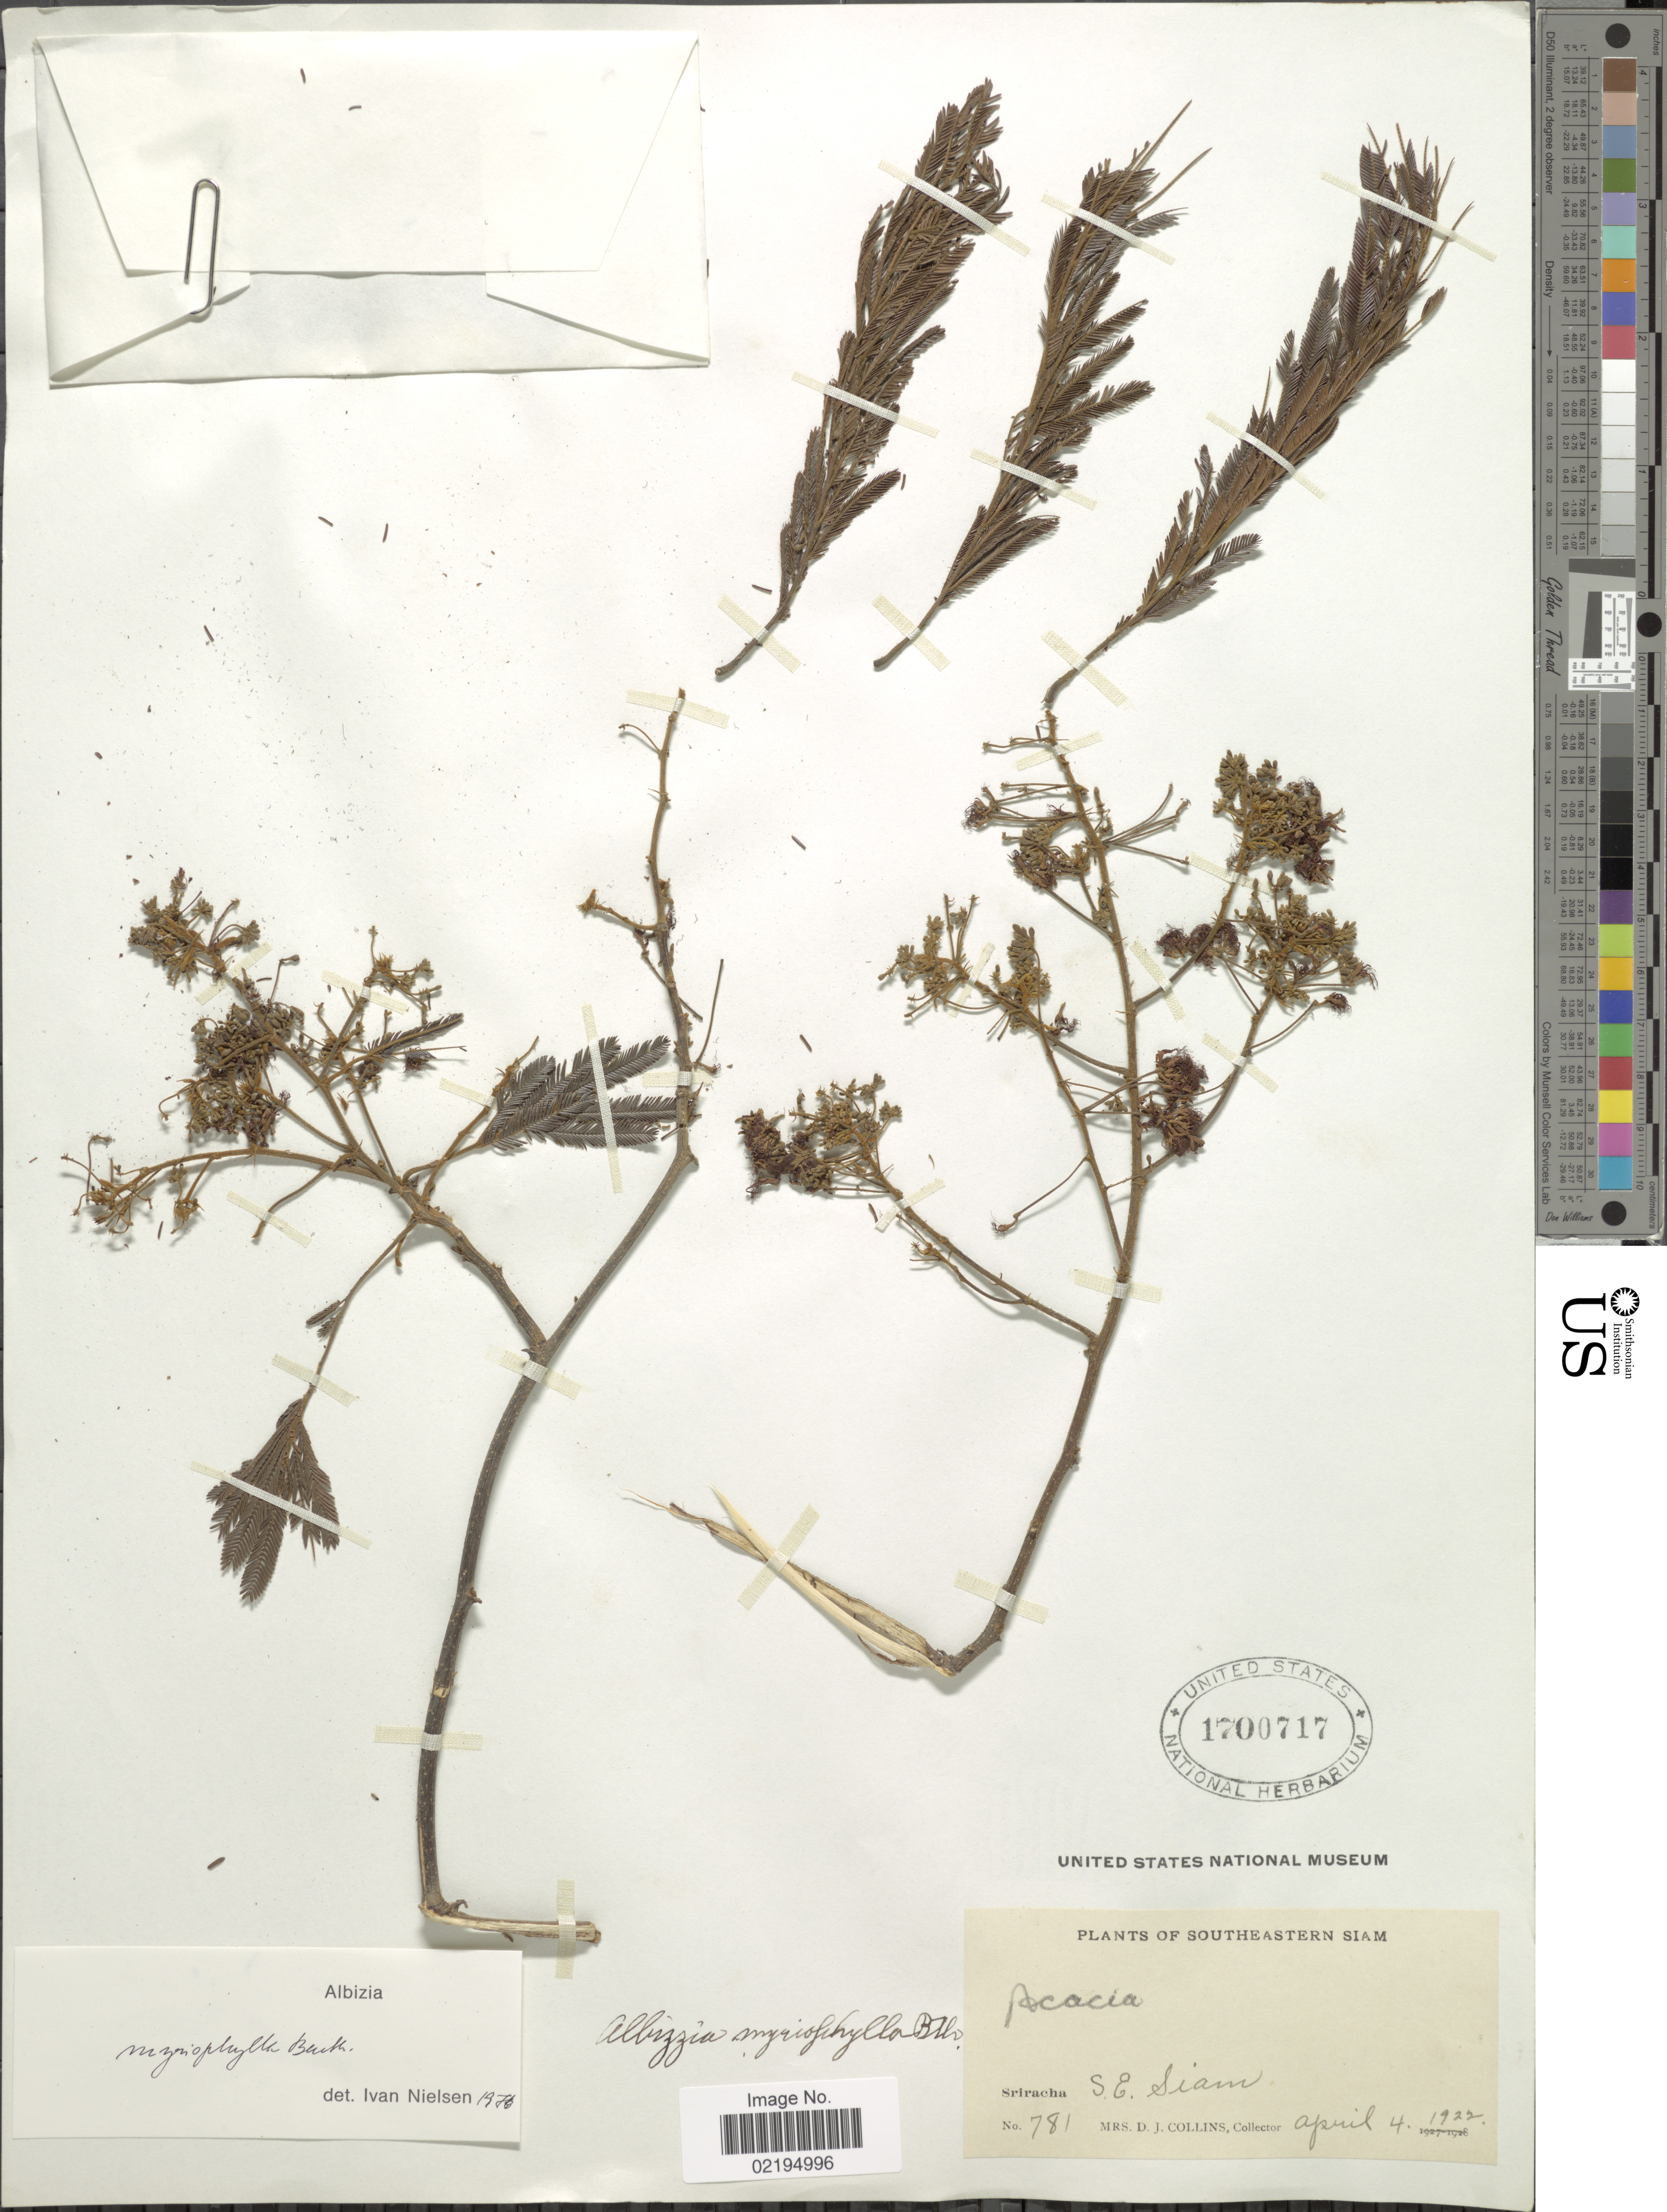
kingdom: Plantae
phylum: Tracheophyta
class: Magnoliopsida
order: Fabales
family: Fabaceae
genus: Albizia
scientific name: Albizia myriophylla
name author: Benth.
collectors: Mrs. D. J. Collins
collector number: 781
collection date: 1922-04-04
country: Thailand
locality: Southeastern Siam, Sriracha.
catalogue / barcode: US 1700717